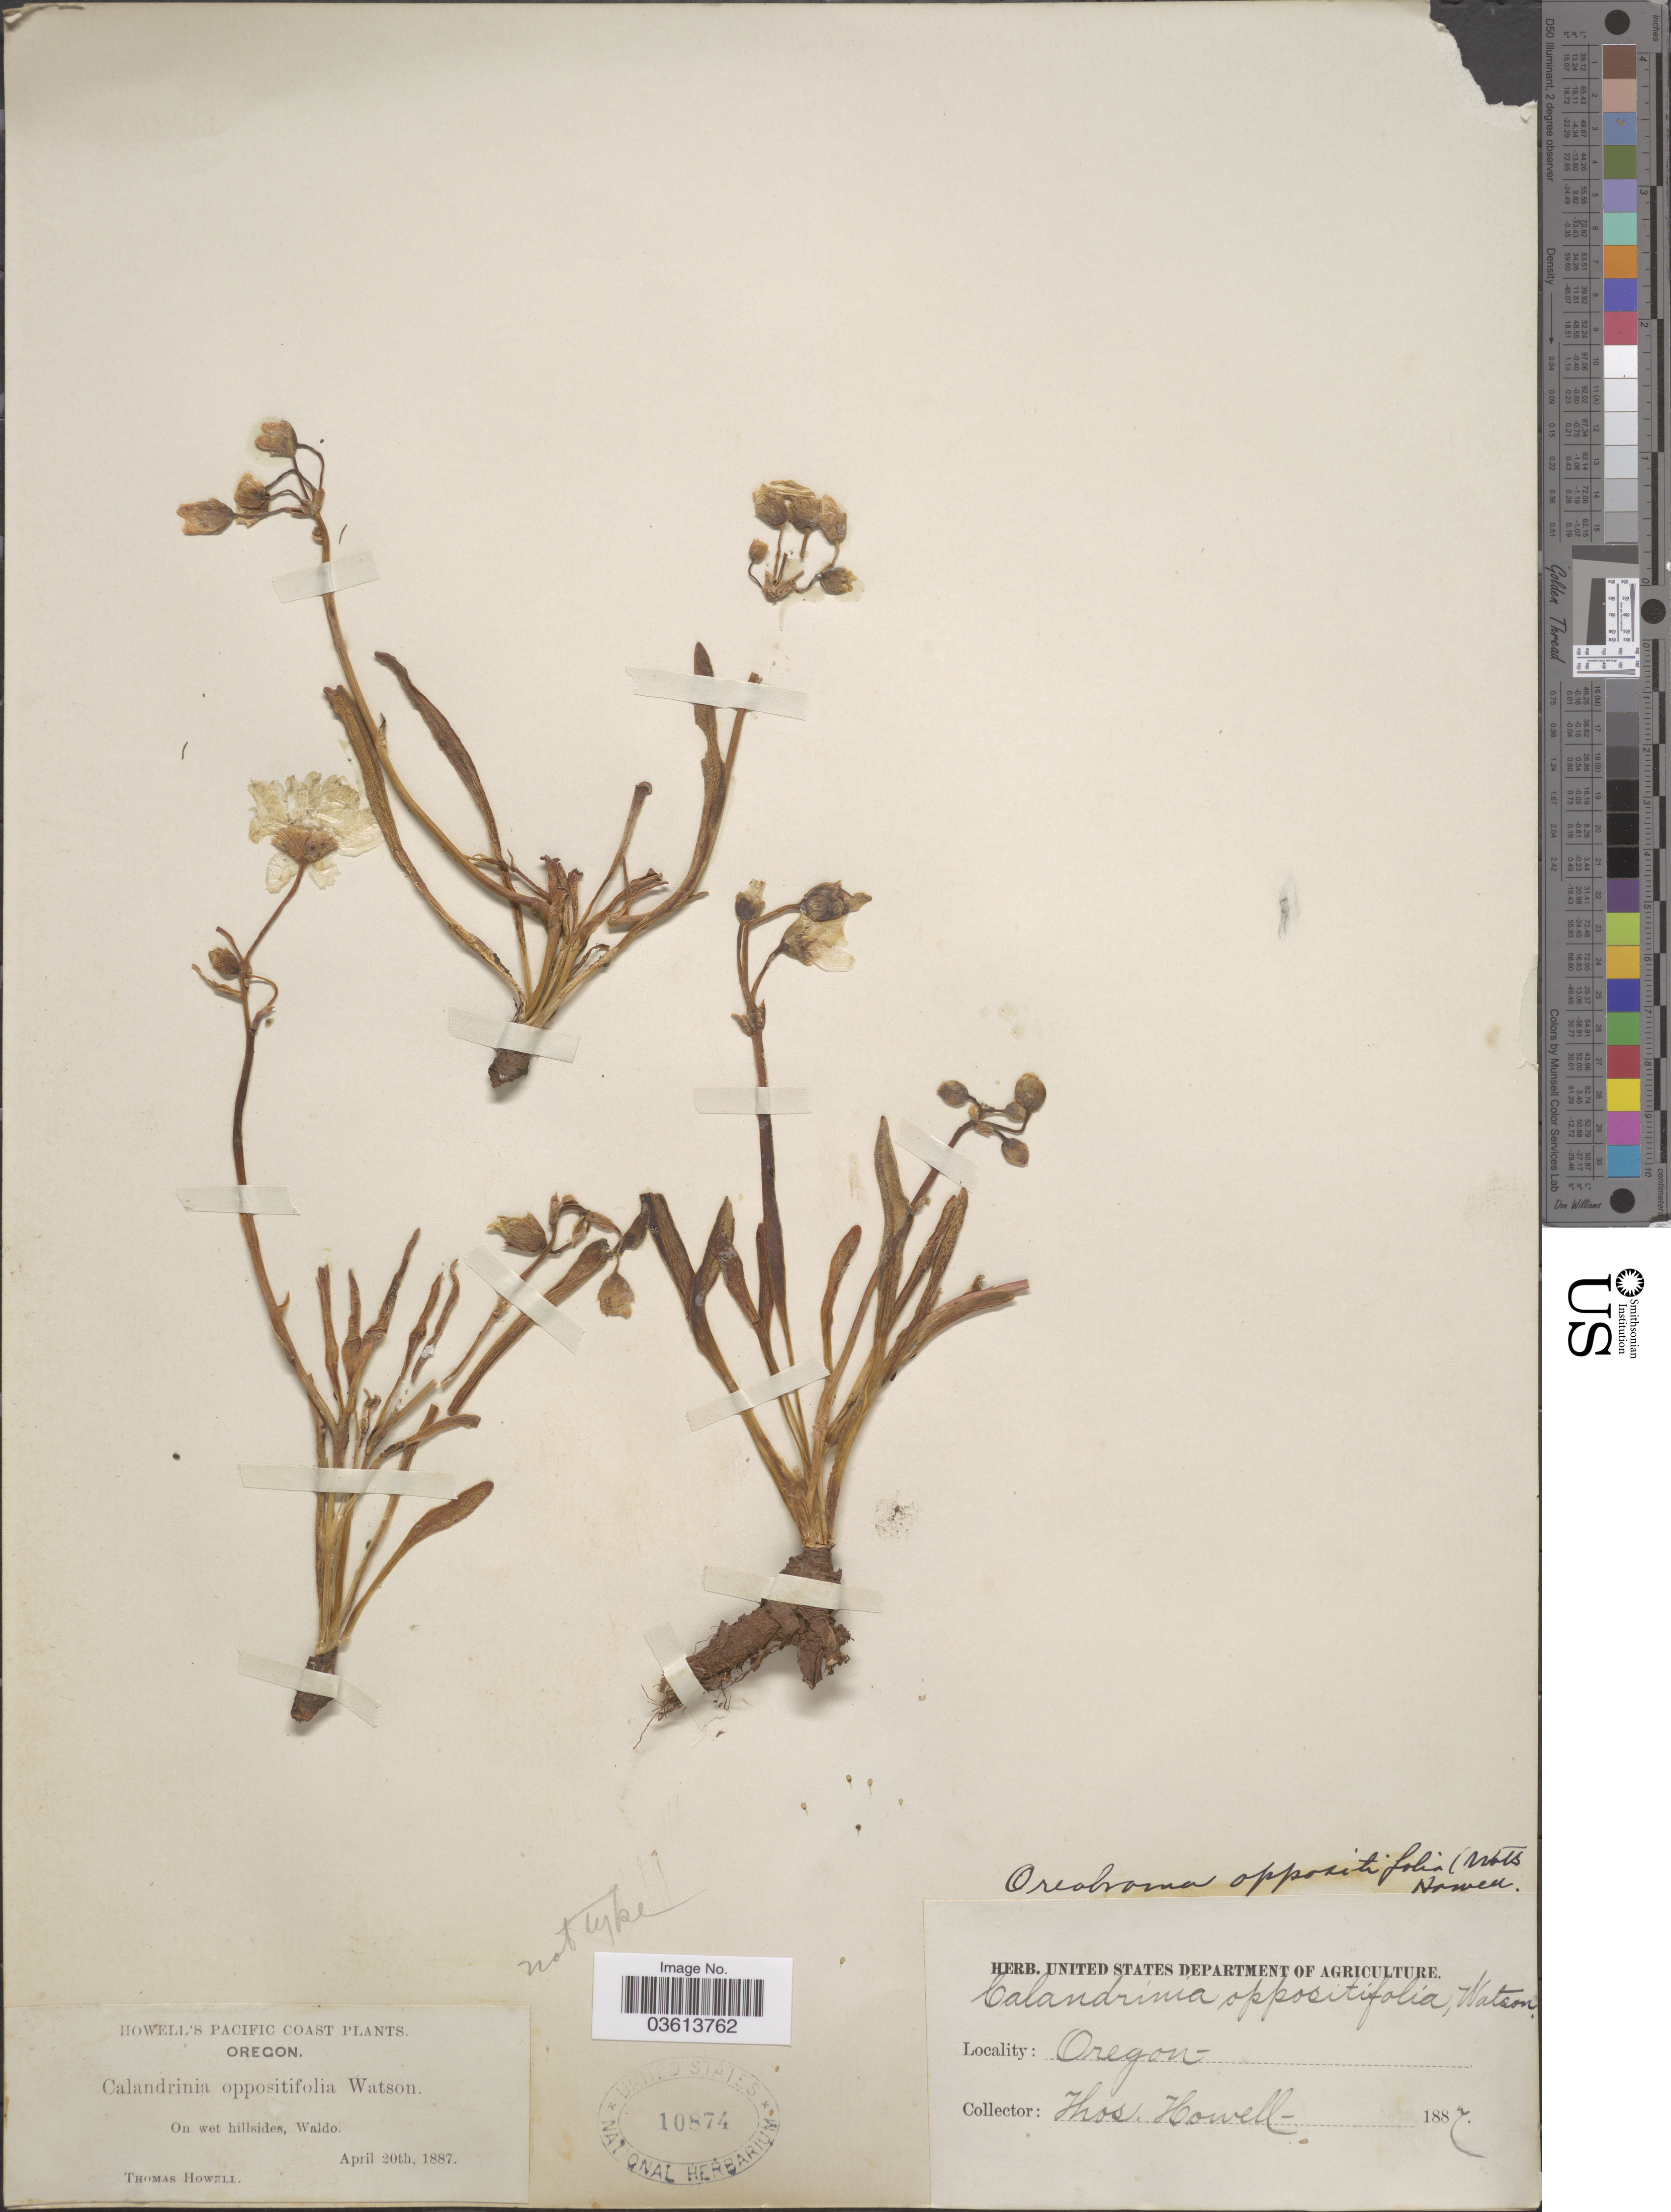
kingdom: Plantae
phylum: Tracheophyta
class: Magnoliopsida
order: Caryophyllales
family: Montiaceae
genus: Lewisia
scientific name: Lewisia oppositifolia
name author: (S. Watson) B.L. Rob.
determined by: Chambers, K.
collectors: T. Howell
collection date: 1887-04-20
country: United States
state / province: Oregon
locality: Pacific Coast. On wet hillsides, Waldo.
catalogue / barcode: US 10874